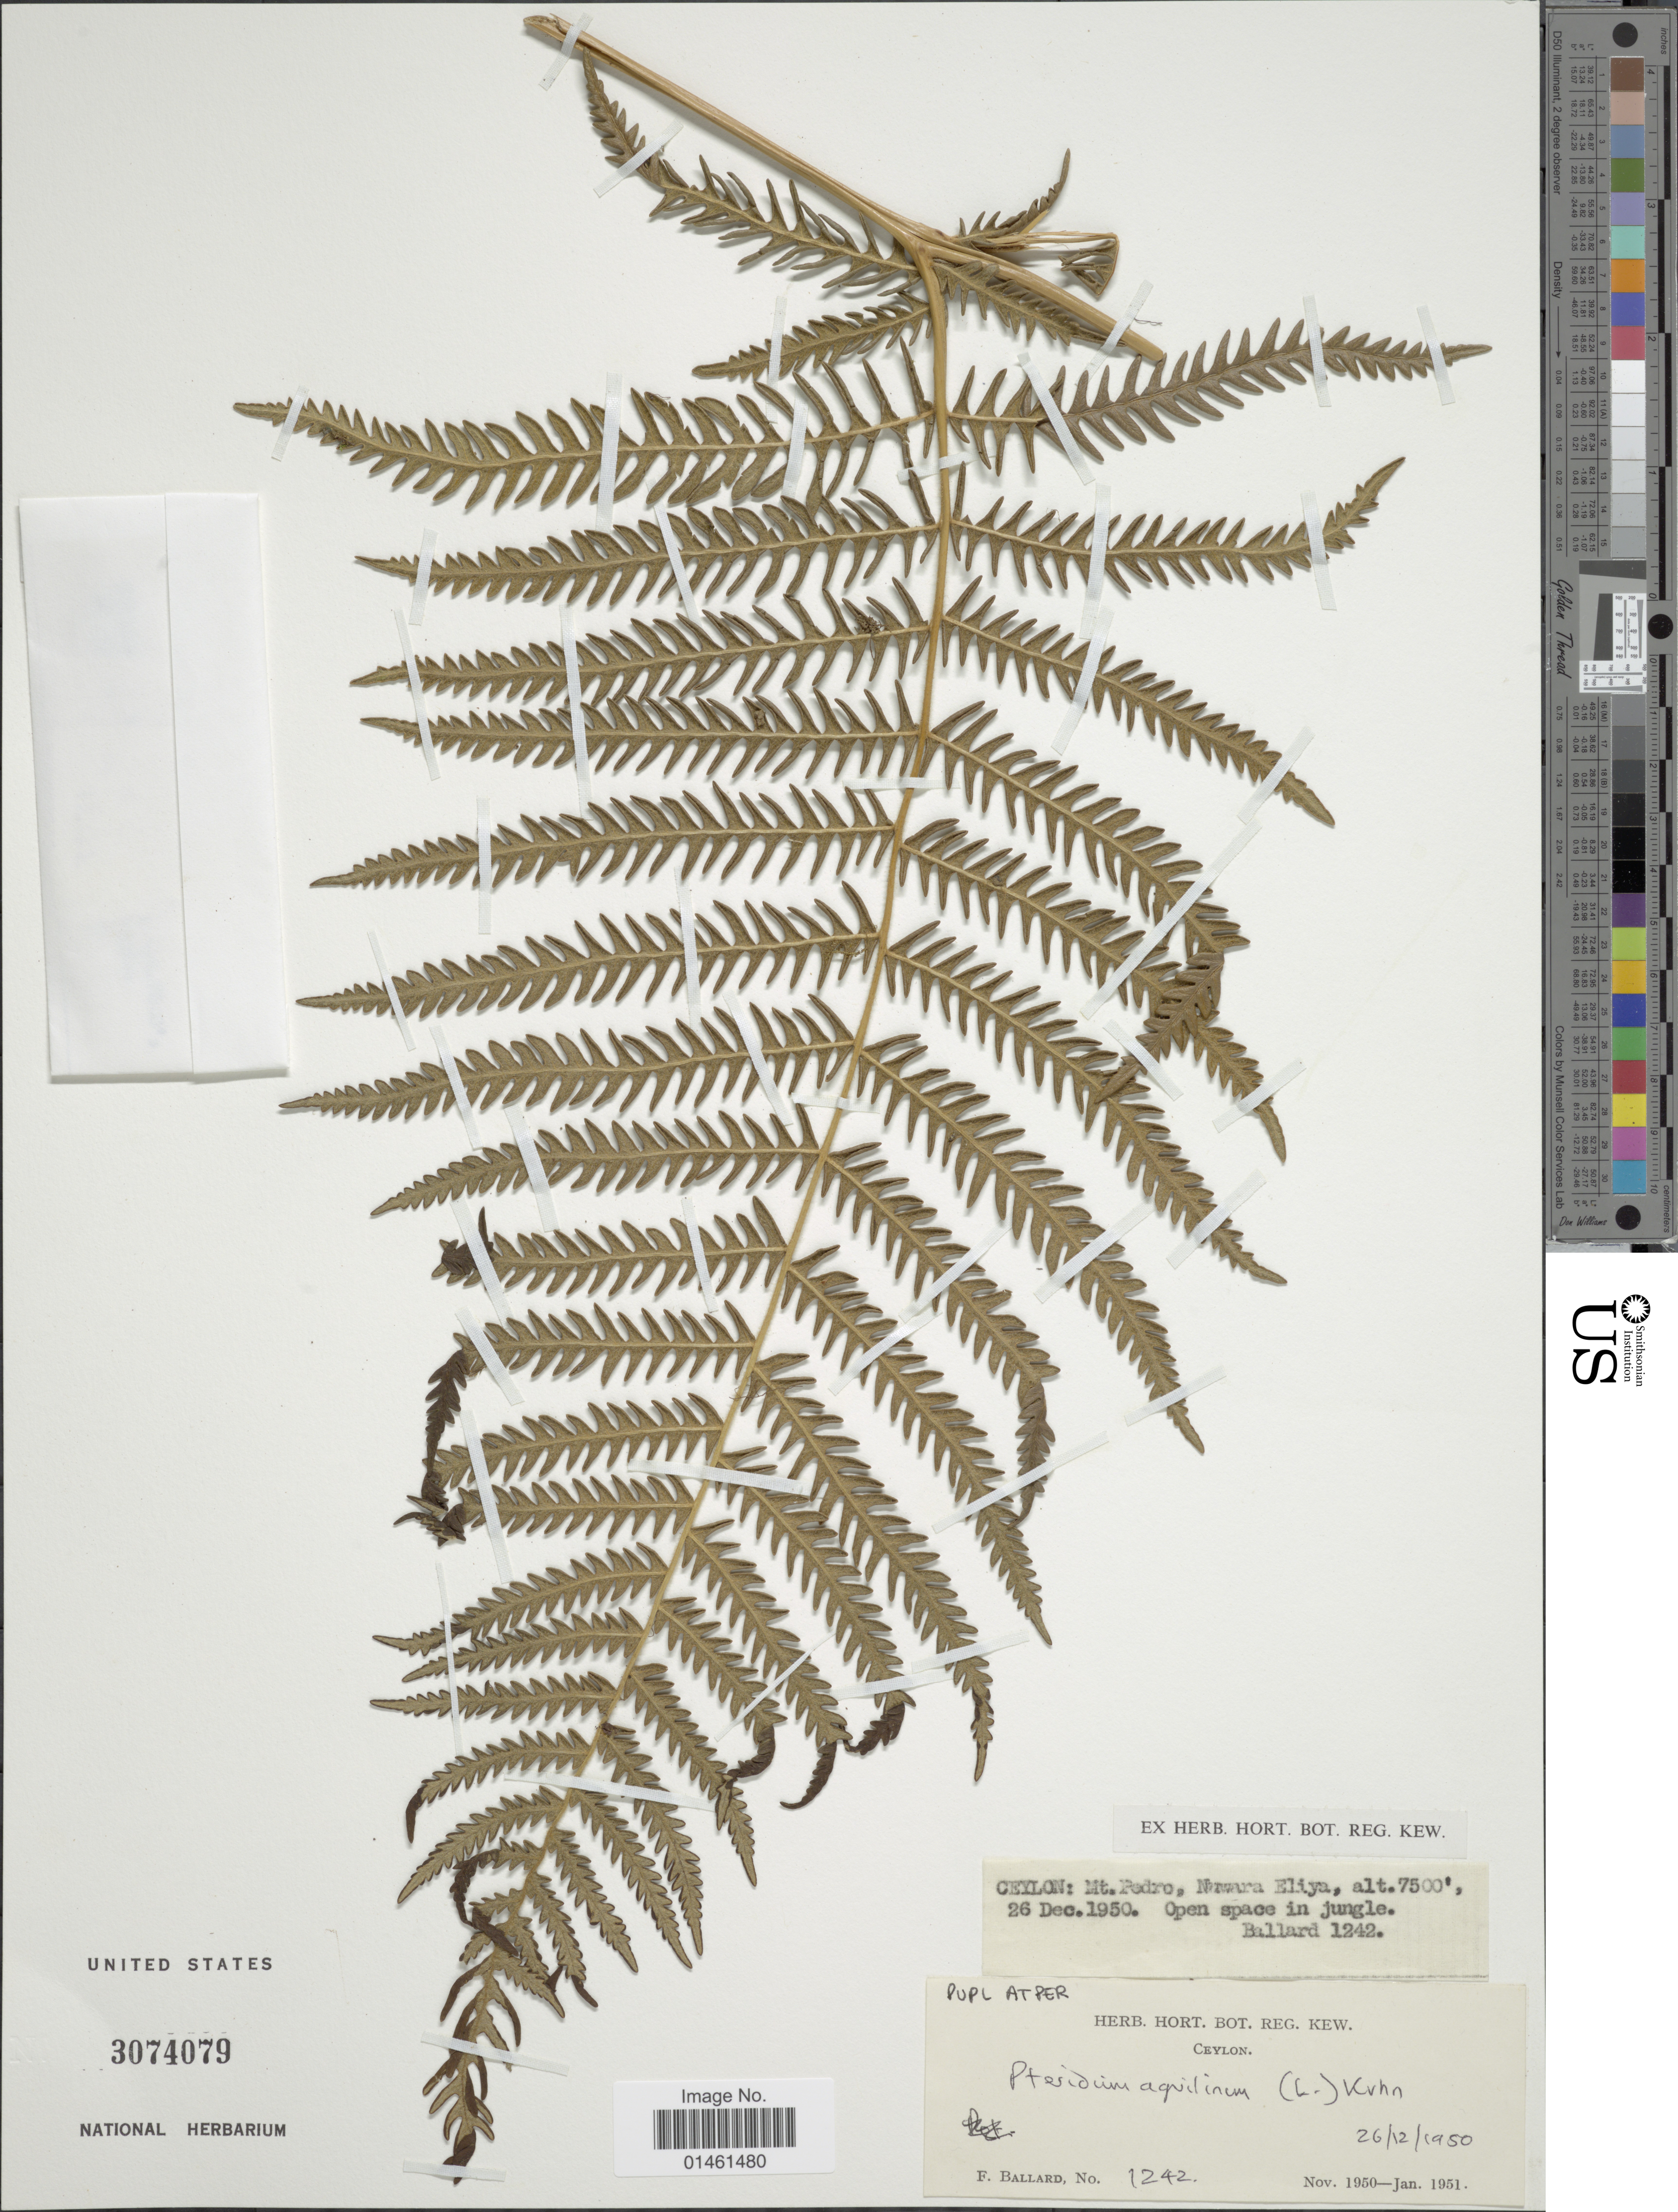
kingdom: Plantae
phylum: Tracheophyta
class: Polypodiopsida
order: Polypodiales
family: Dennstaedtiaceae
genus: Pteridium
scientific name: Pteridium aquilinum var. latiusculum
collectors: F. Ballard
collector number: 1242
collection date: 1950-12-26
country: Sri Lanka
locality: Ceylon, Mt. Pedro, Numara Eliya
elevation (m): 2286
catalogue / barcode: US 3074079